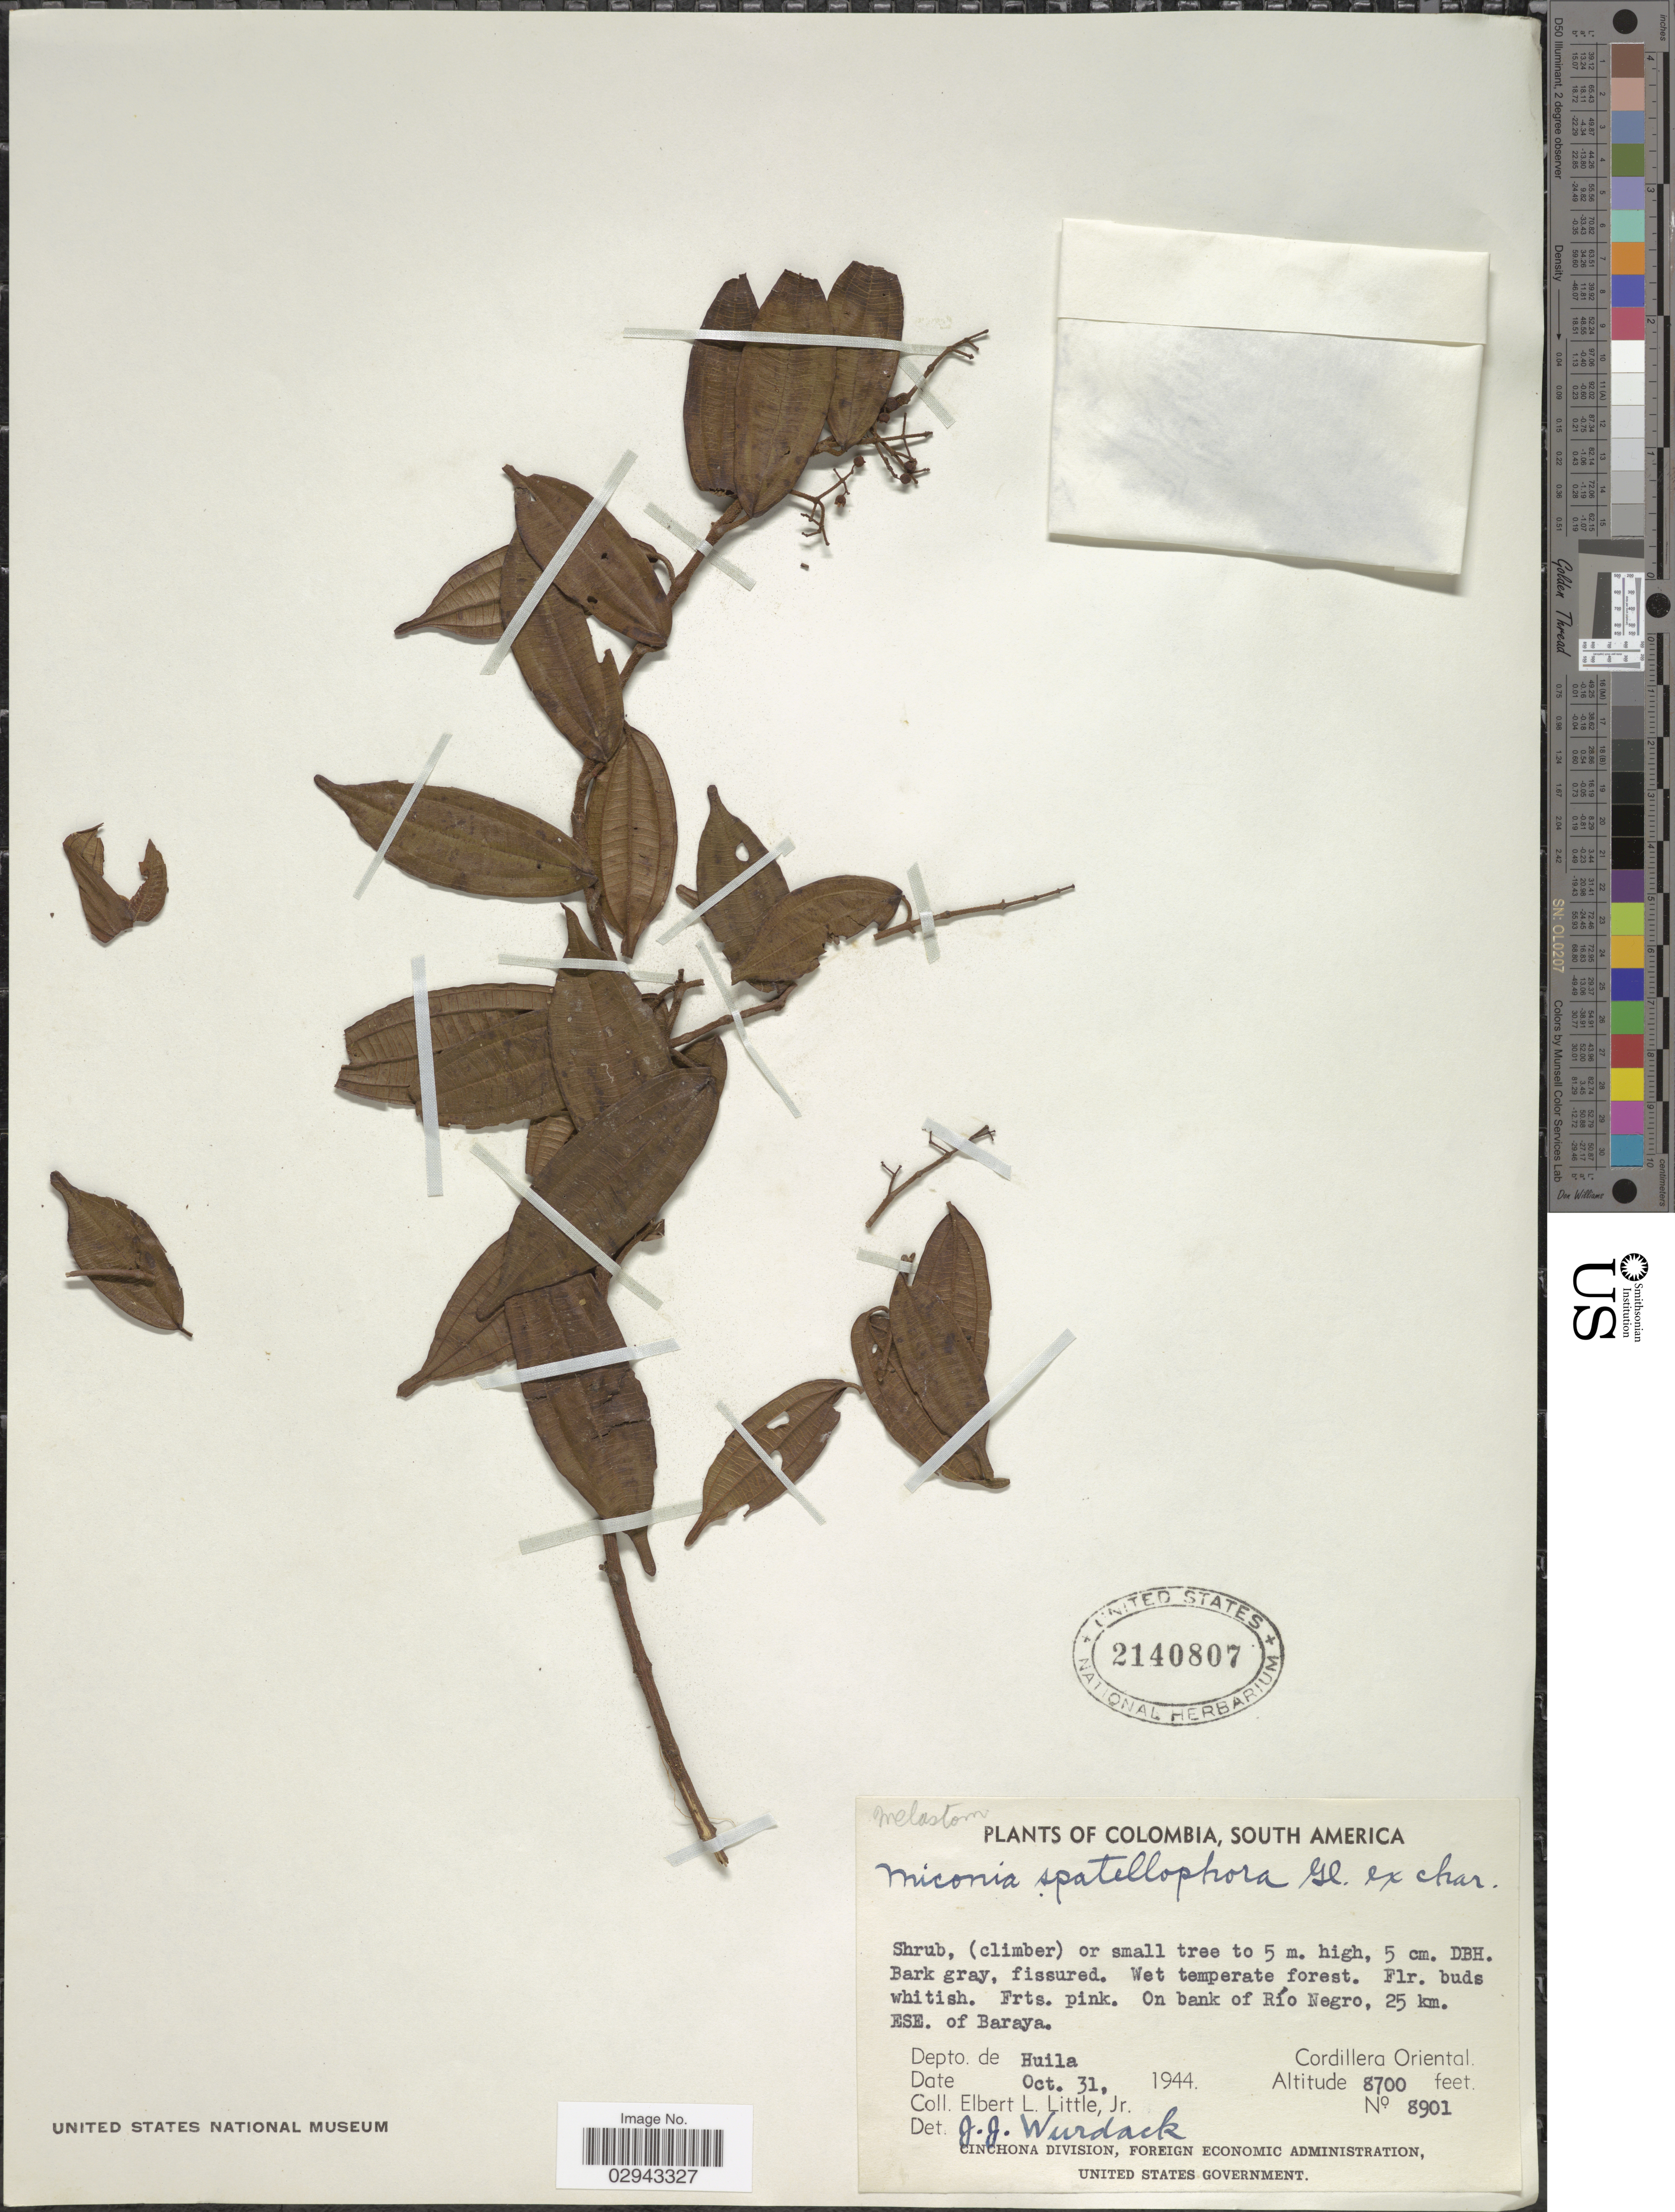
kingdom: Plantae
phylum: Tracheophyta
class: Magnoliopsida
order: Myrtales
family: Melastomataceae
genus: Miconia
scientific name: Miconia spatellophora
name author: Gleason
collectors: E. L. Little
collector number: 8901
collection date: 1944-10-31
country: Colombia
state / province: Huila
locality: On bank of Río Negro, 25 km. ESE. of Baraya. Depto. de Huila. Cordillera Oriental.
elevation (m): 2652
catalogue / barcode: US 2140807